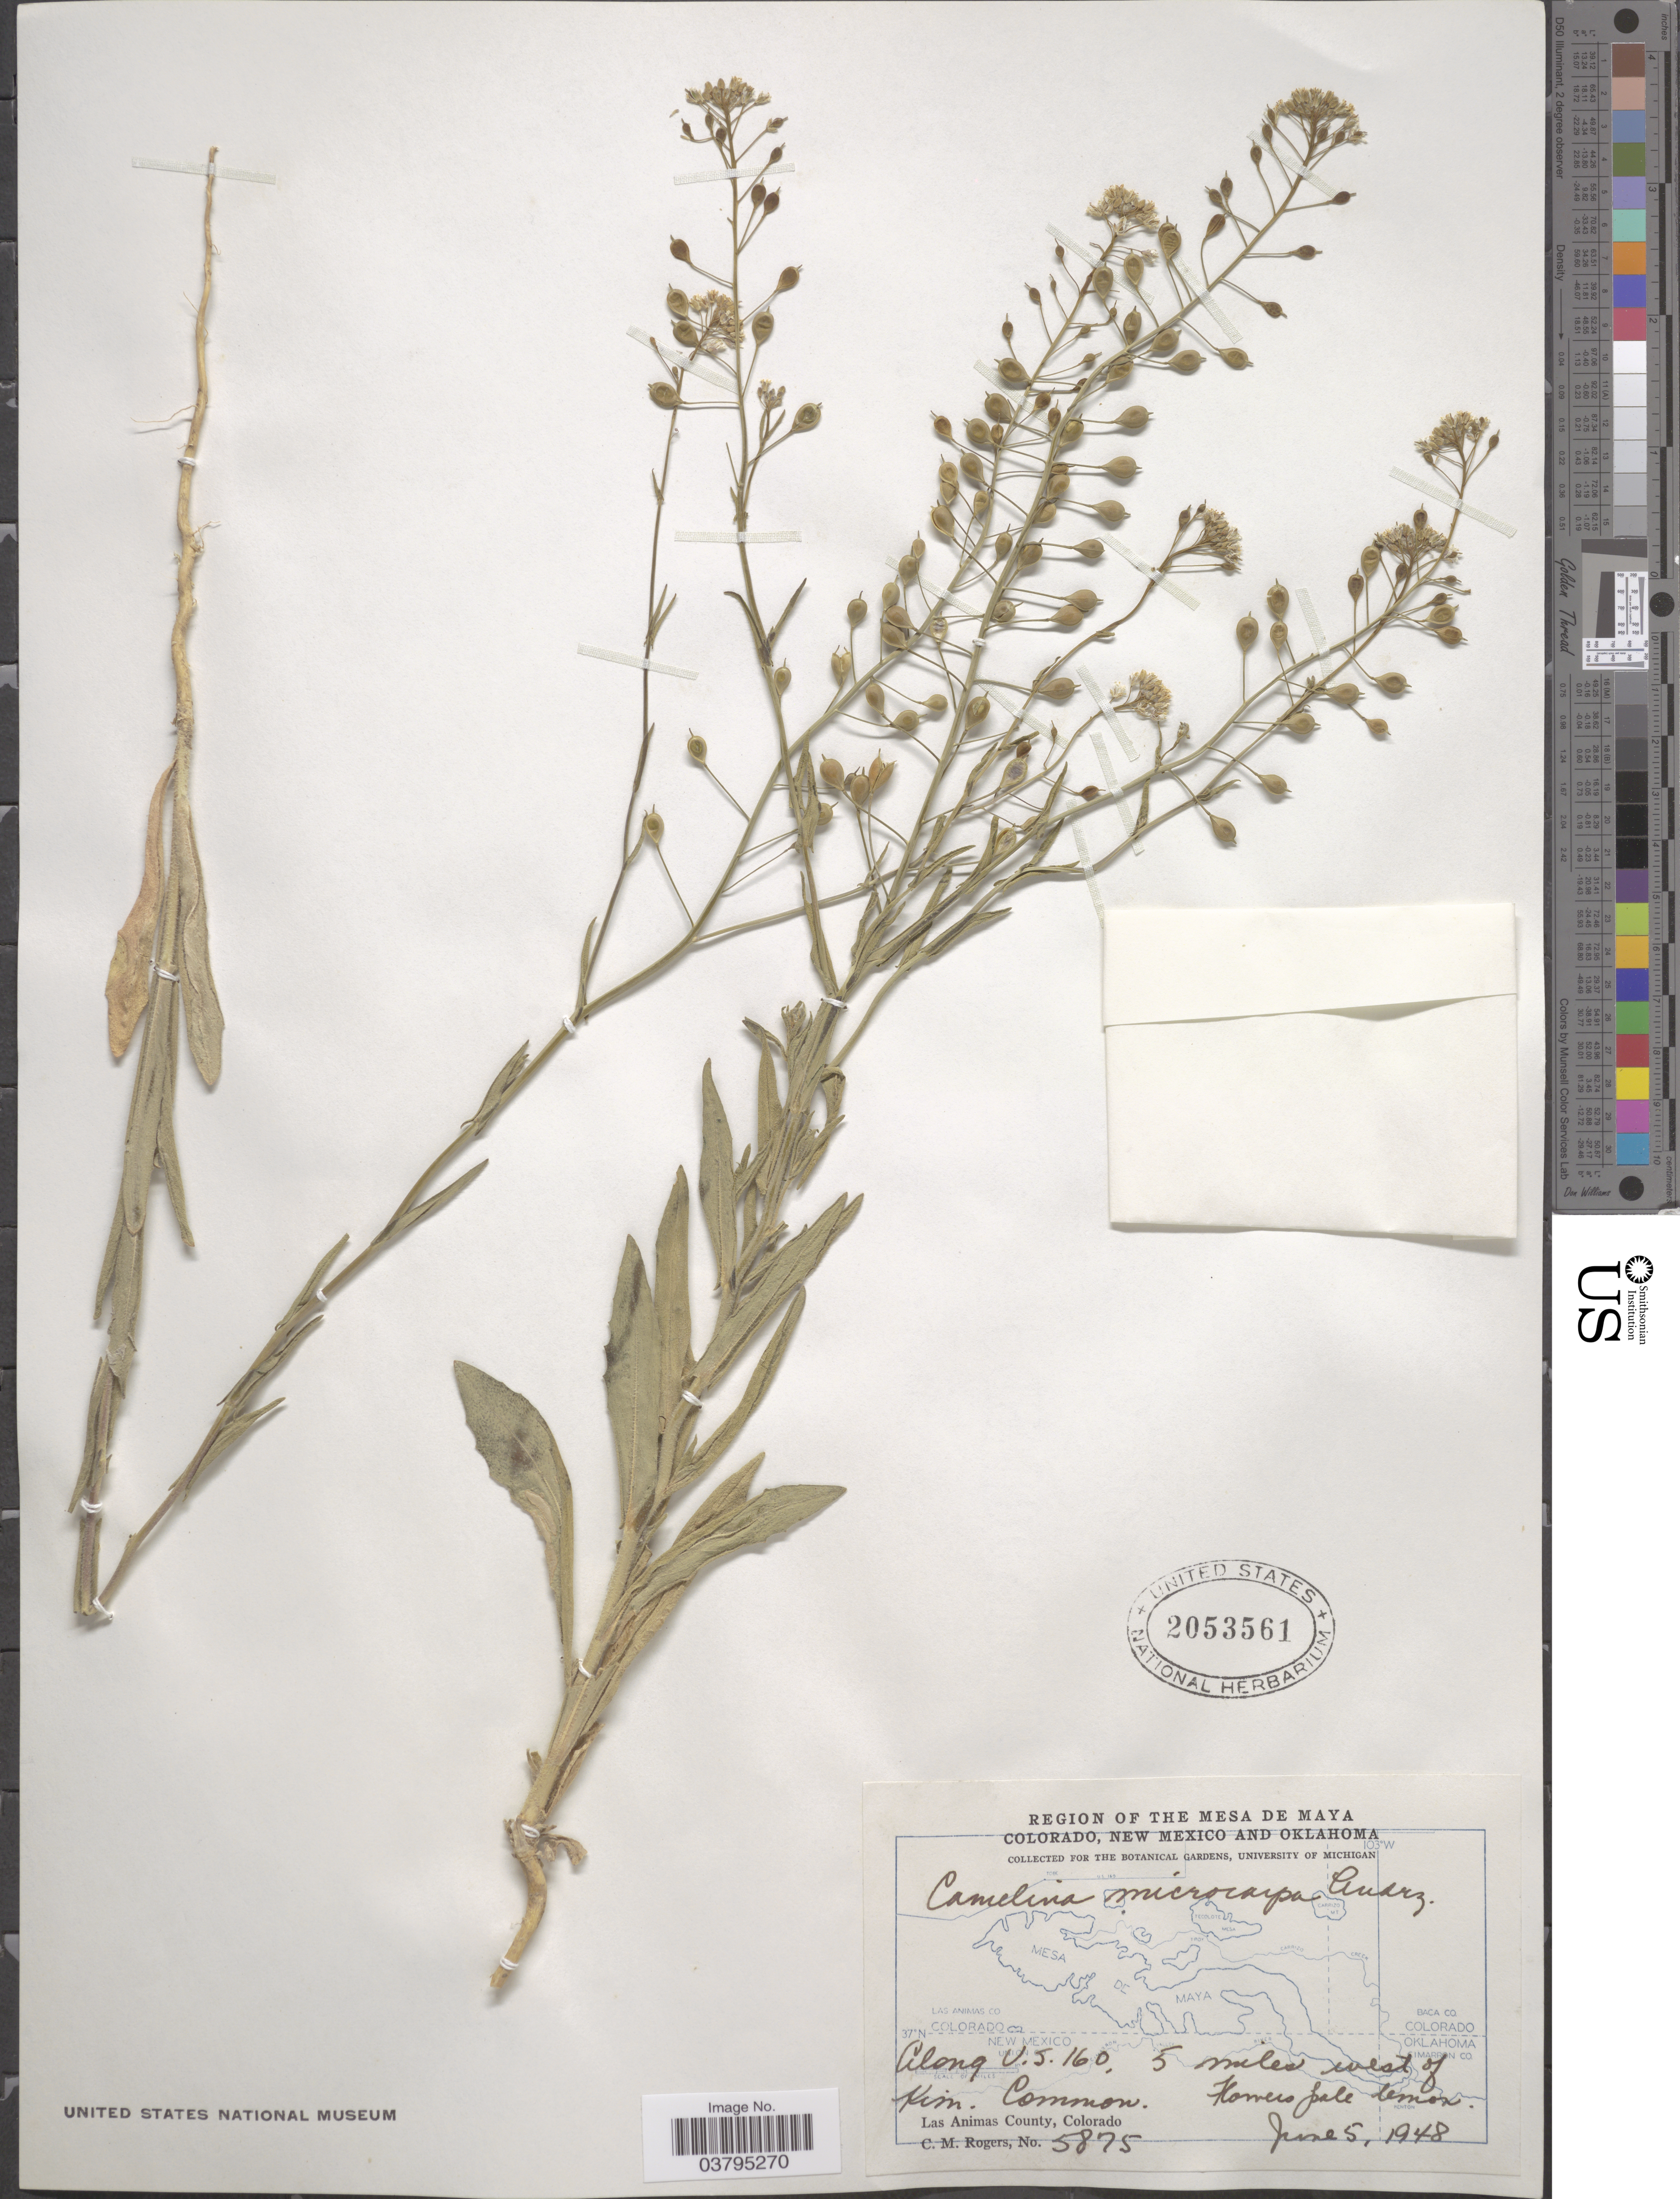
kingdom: Plantae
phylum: Tracheophyta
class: Magnoliopsida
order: Brassicales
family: Brassicaceae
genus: Camelina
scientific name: Camelina microcarpa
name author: DC.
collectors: C. M. Rogers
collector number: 5875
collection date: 1948-06-05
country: United States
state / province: Colorado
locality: Region of the Mesa de Maya. Along U.5.160, 5 miles west of Kim. Las Animas County.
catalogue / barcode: US 2053561